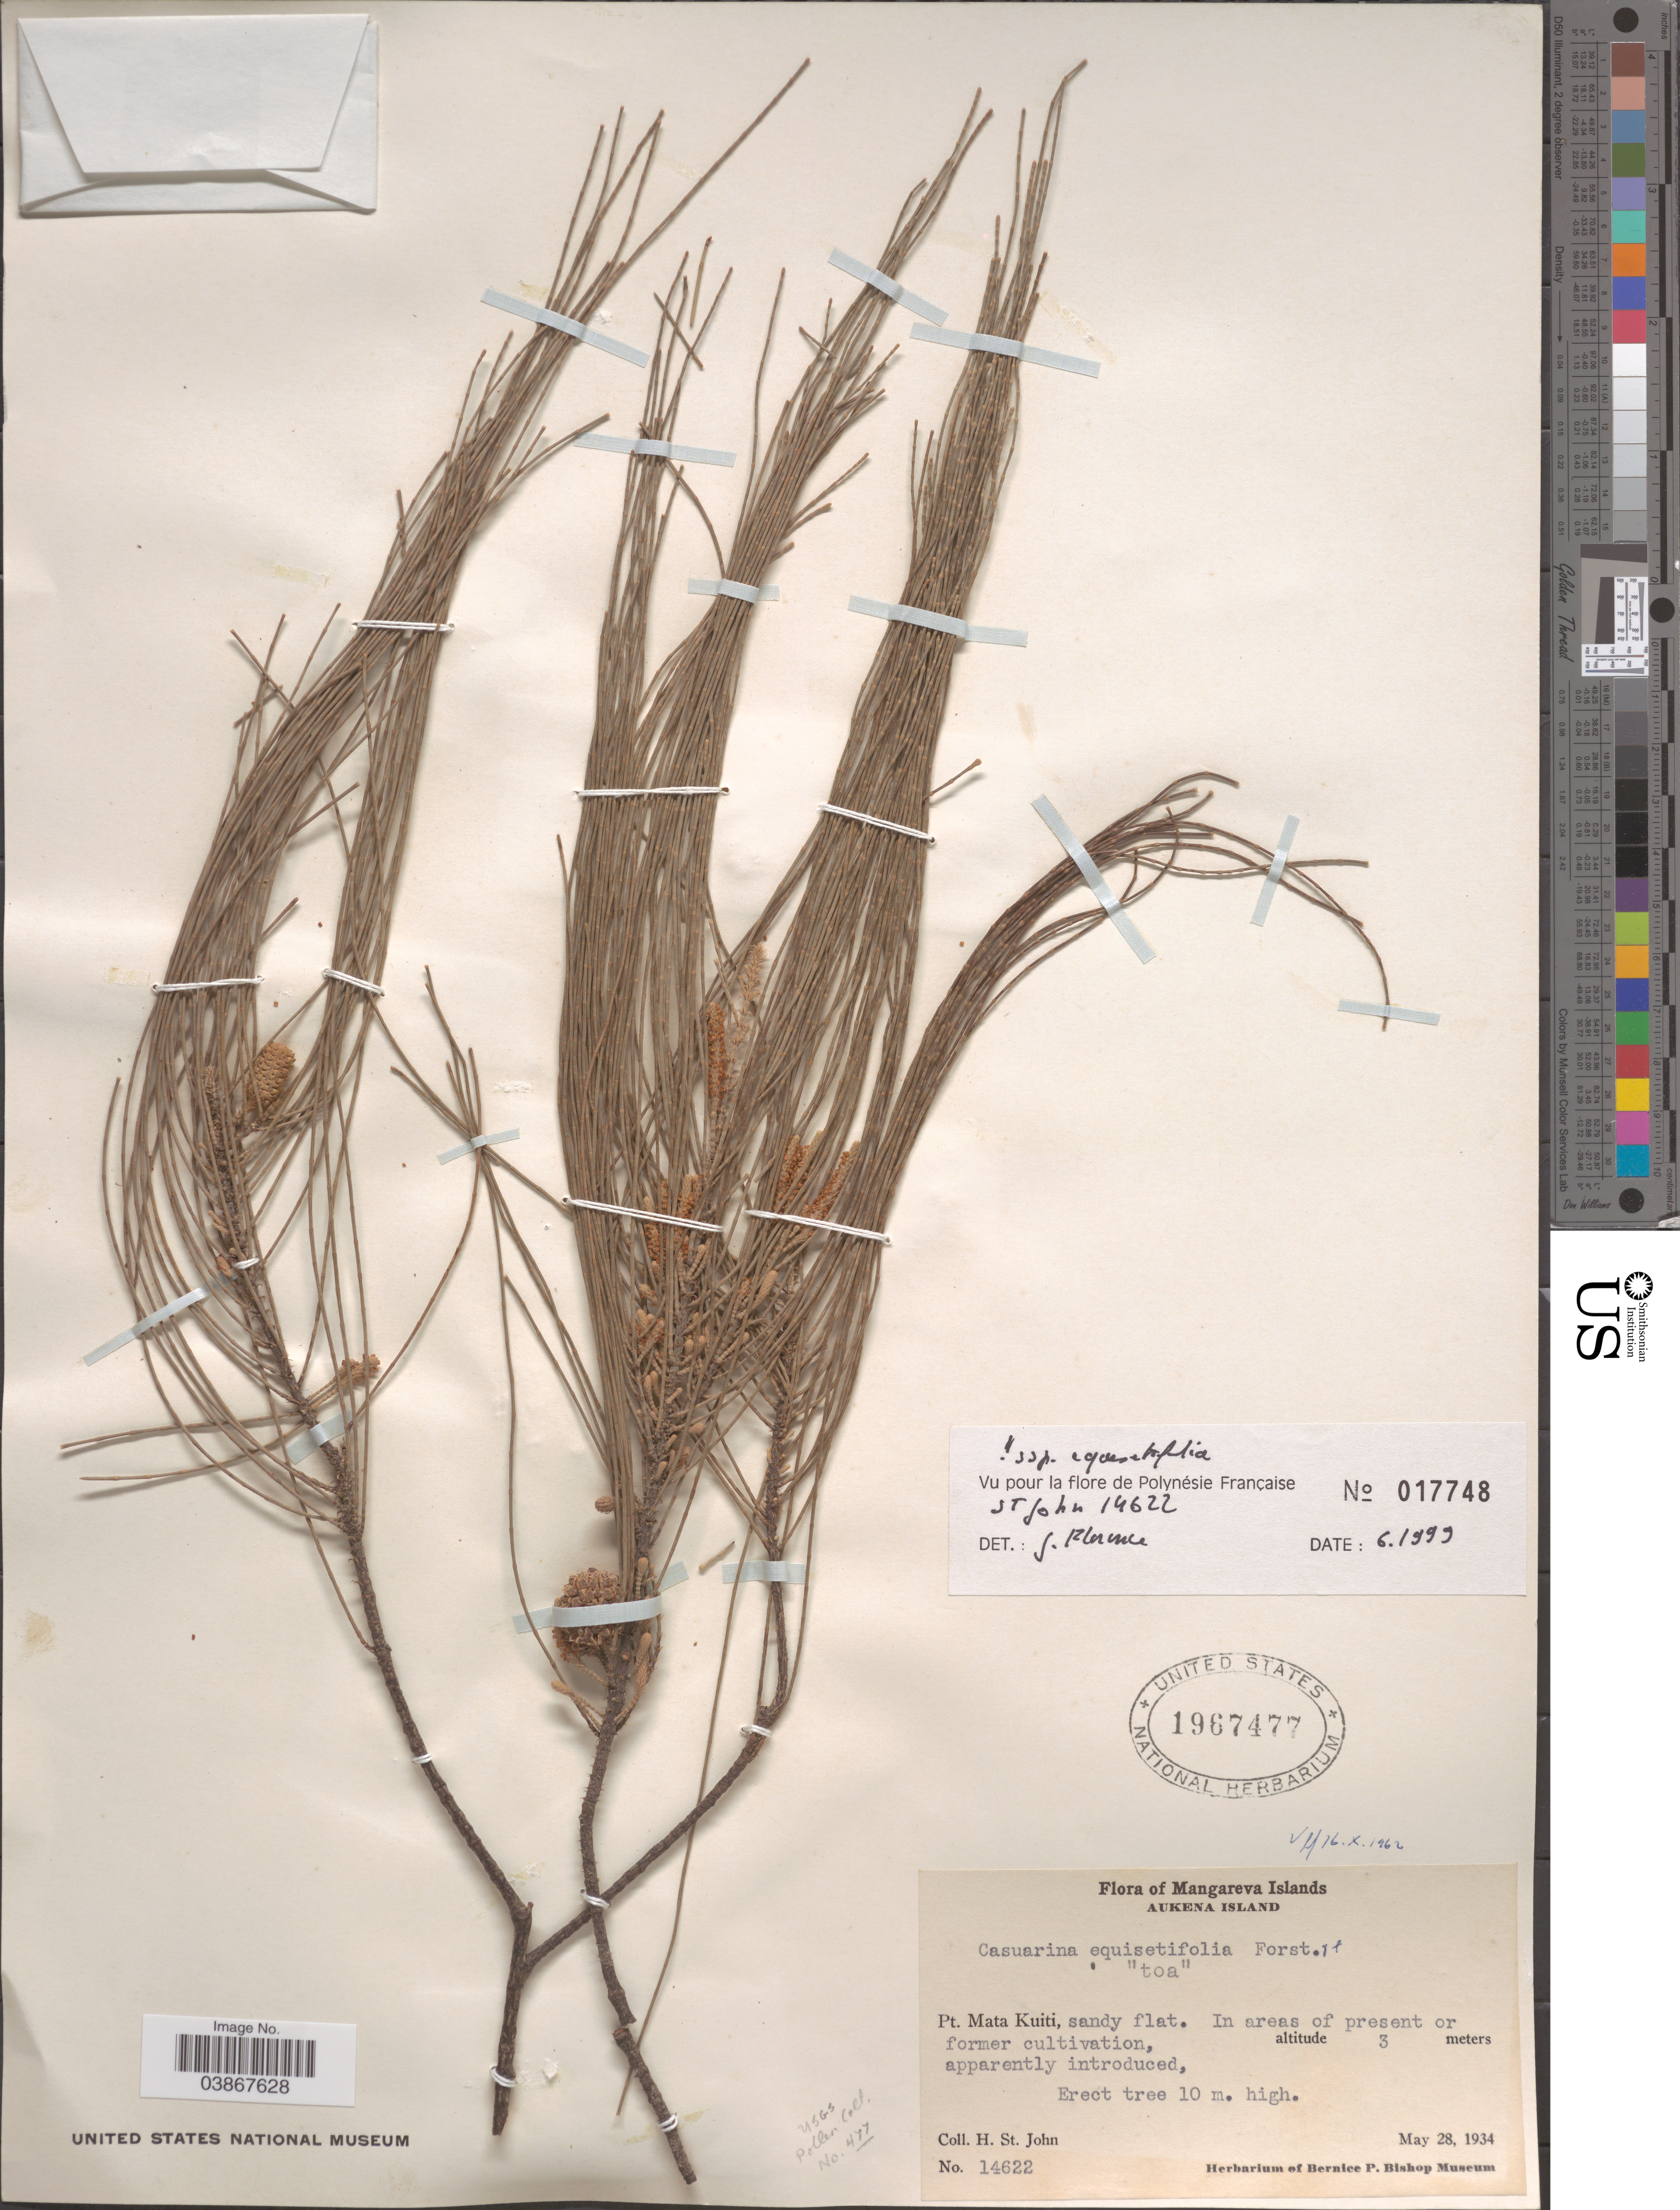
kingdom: Plantae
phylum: Tracheophyta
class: Magnoliopsida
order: Fagales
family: Casuarinaceae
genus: Casuarina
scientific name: Casuarina equisetifolia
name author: L.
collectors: H. St. John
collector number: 14622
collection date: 1934-05-28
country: French Polynesia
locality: Mangareva Islands. Aukena Island. Pt. Mata Kuiti.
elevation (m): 3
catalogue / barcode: US 1967477